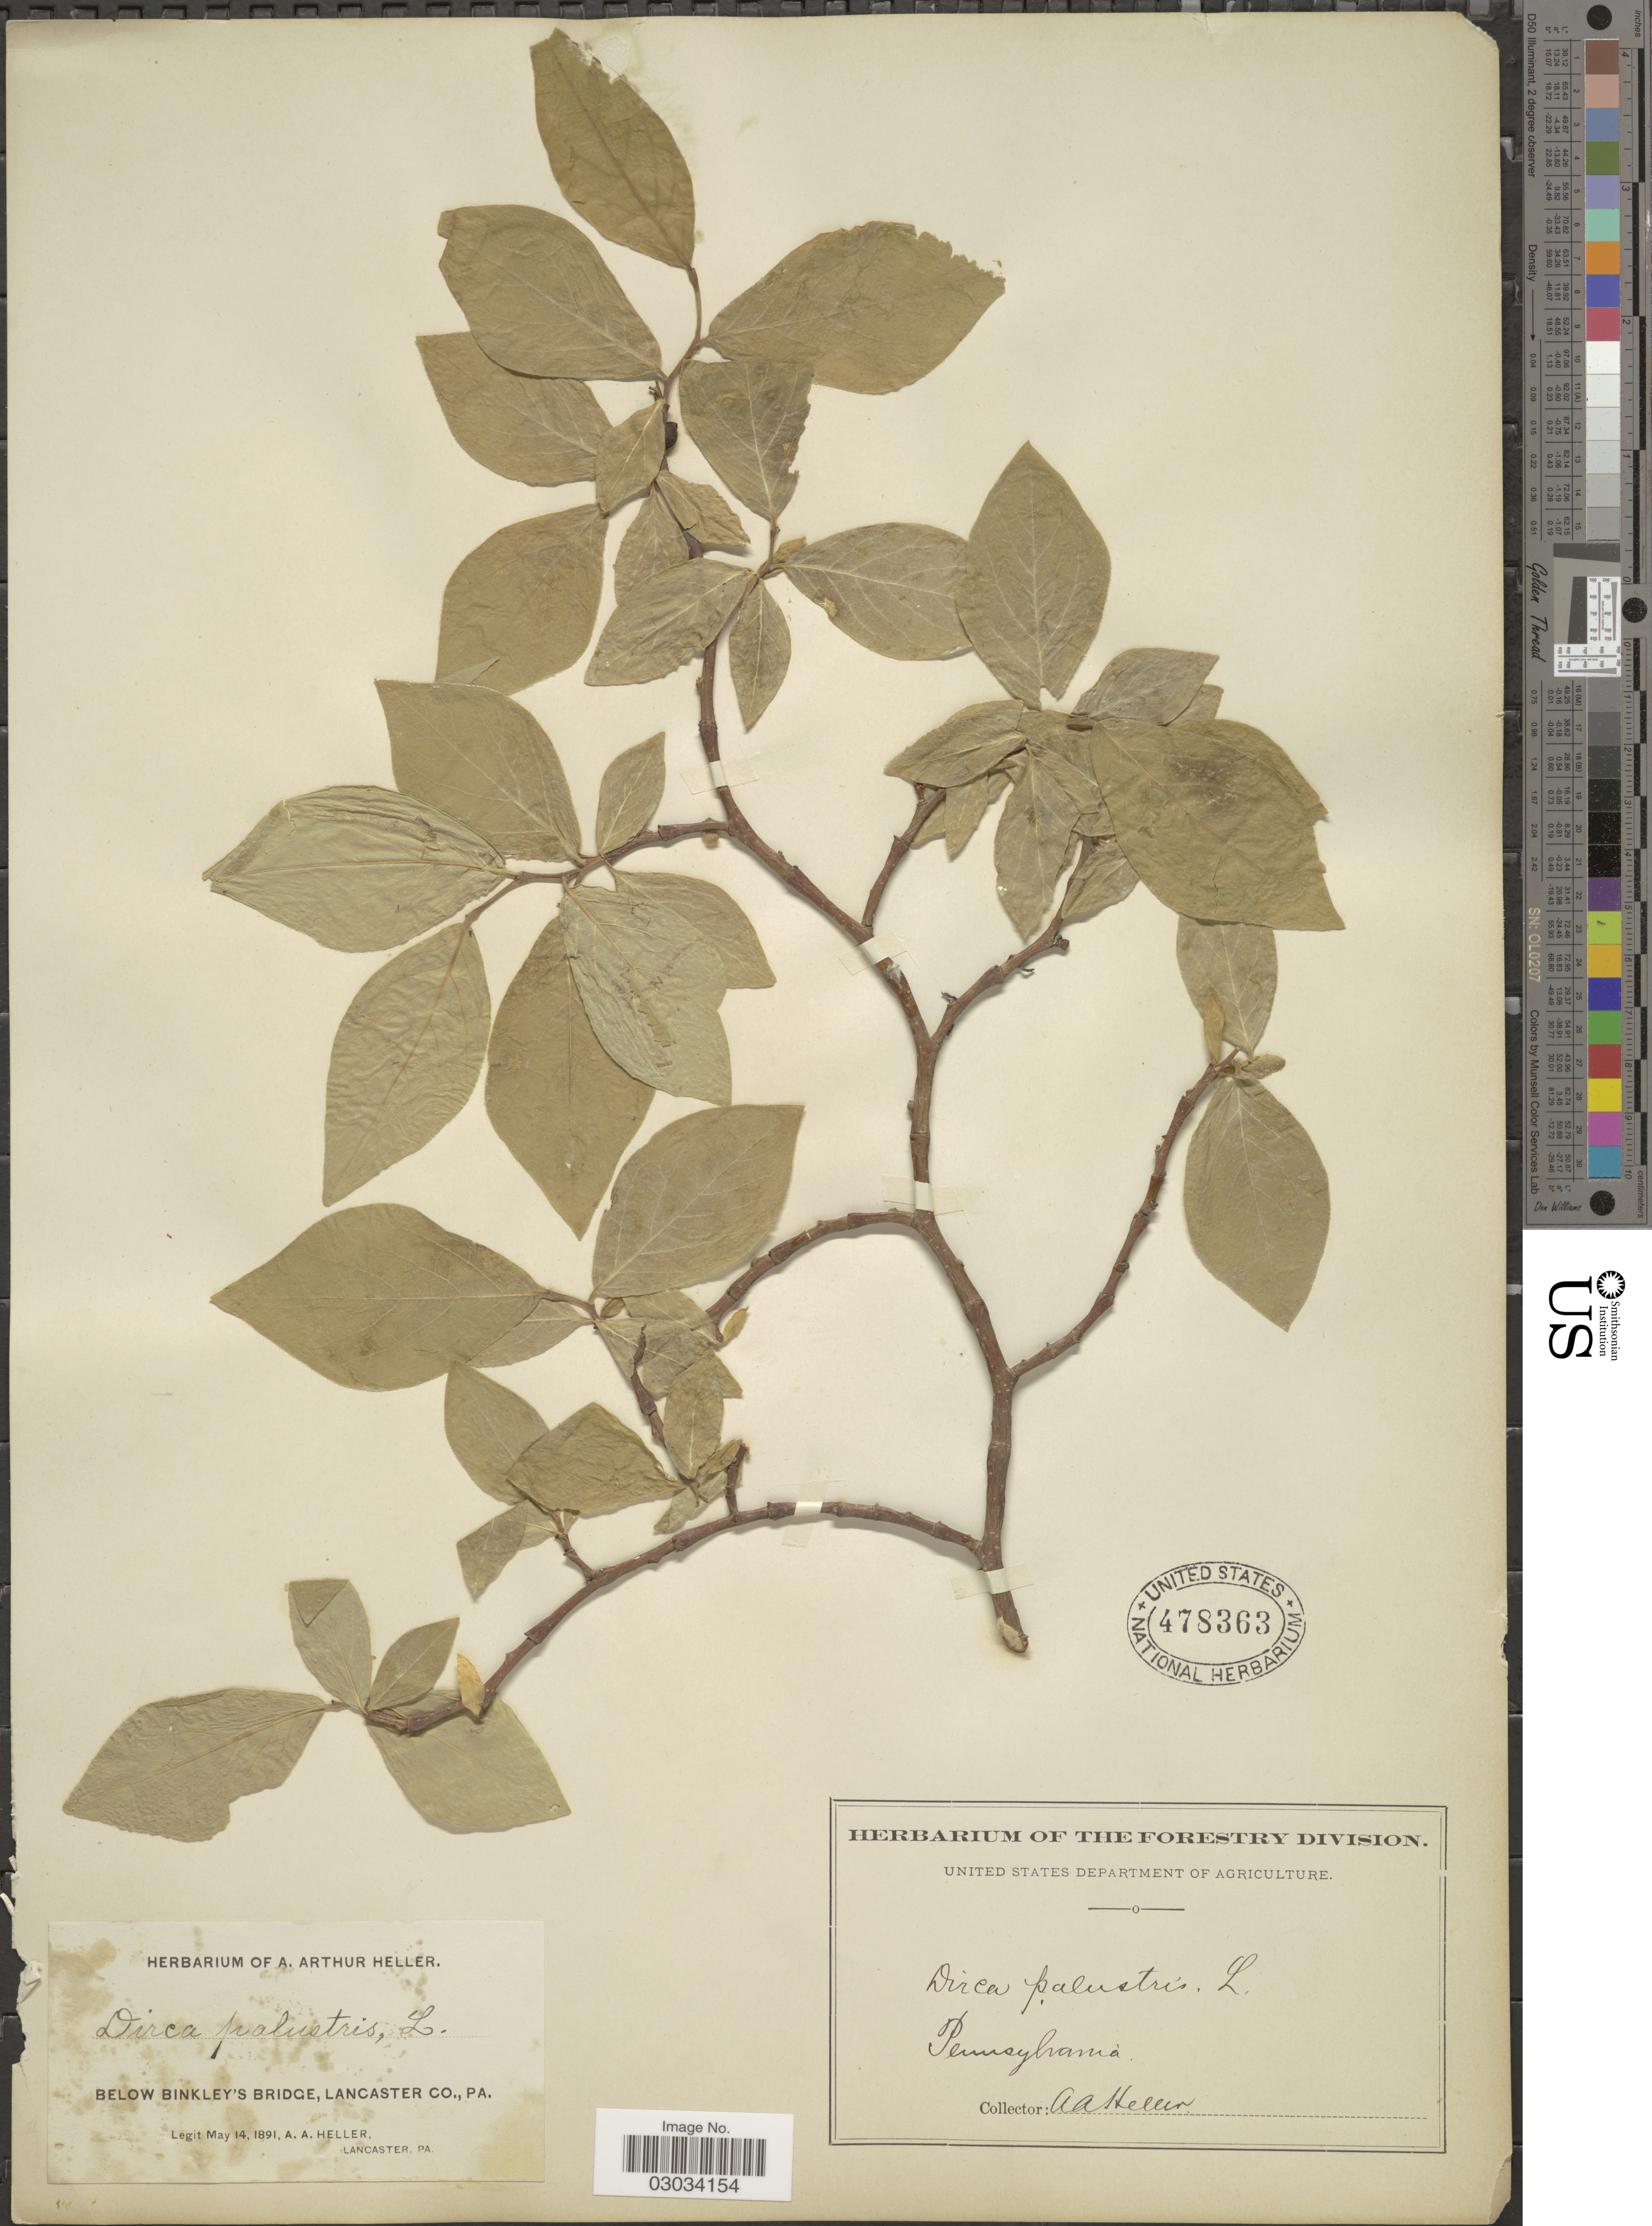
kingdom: Plantae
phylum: Tracheophyta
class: Magnoliopsida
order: Malvales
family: Thymelaeaceae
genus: Dirca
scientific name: Dirca palustris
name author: L.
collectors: A. A. Heller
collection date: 1891-05-14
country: United States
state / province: Pennsylvania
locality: Below Binkley's Bridge, Lancaster Co.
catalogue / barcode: US 478363